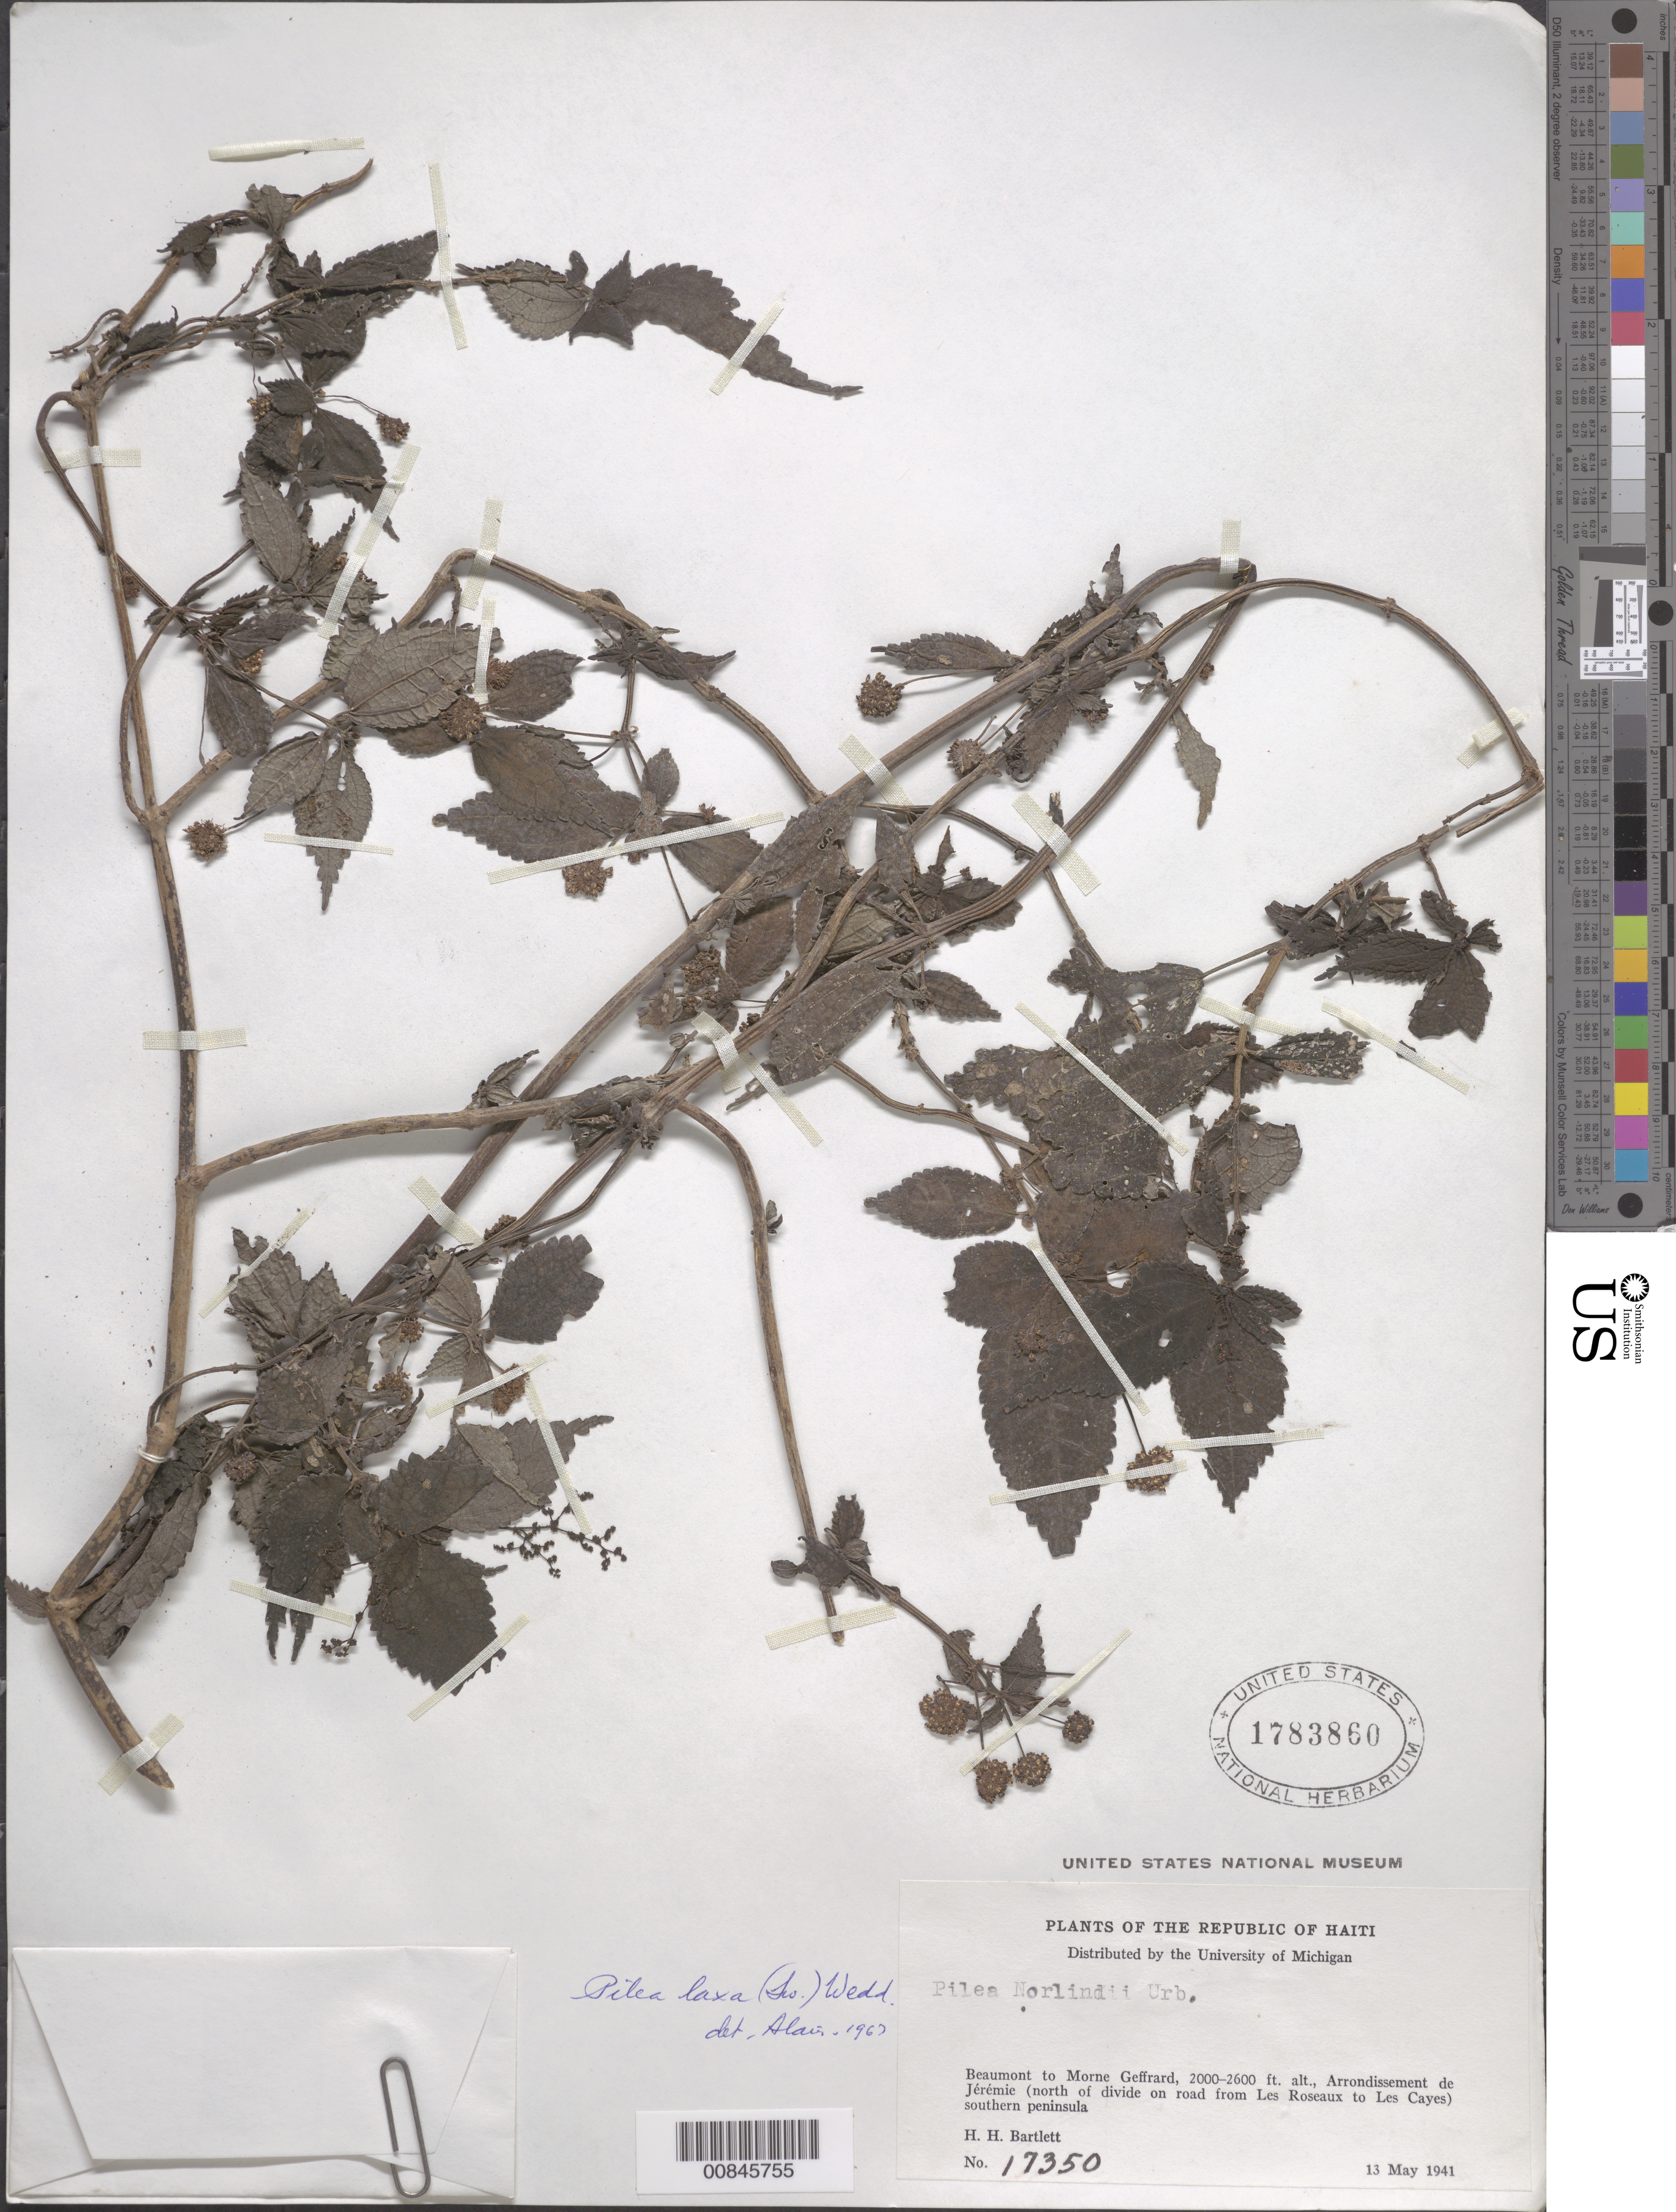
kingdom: Plantae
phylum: Tracheophyta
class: Magnoliopsida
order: Rosales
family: Urticaceae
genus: Pilea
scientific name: Pilea laxa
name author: (Sw.) Wedd.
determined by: Liogier, Alain H.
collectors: H. H. Bartlett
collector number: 17350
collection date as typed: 13 May 1941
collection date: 1941-05-13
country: Haiti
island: Hispaniola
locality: Beaumont to Morne Geffrard. Arrondissement de Jérémie (north of divide on road from Les Roseaux to Les Cayes) southern peninsula.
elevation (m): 610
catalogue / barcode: US 1783860